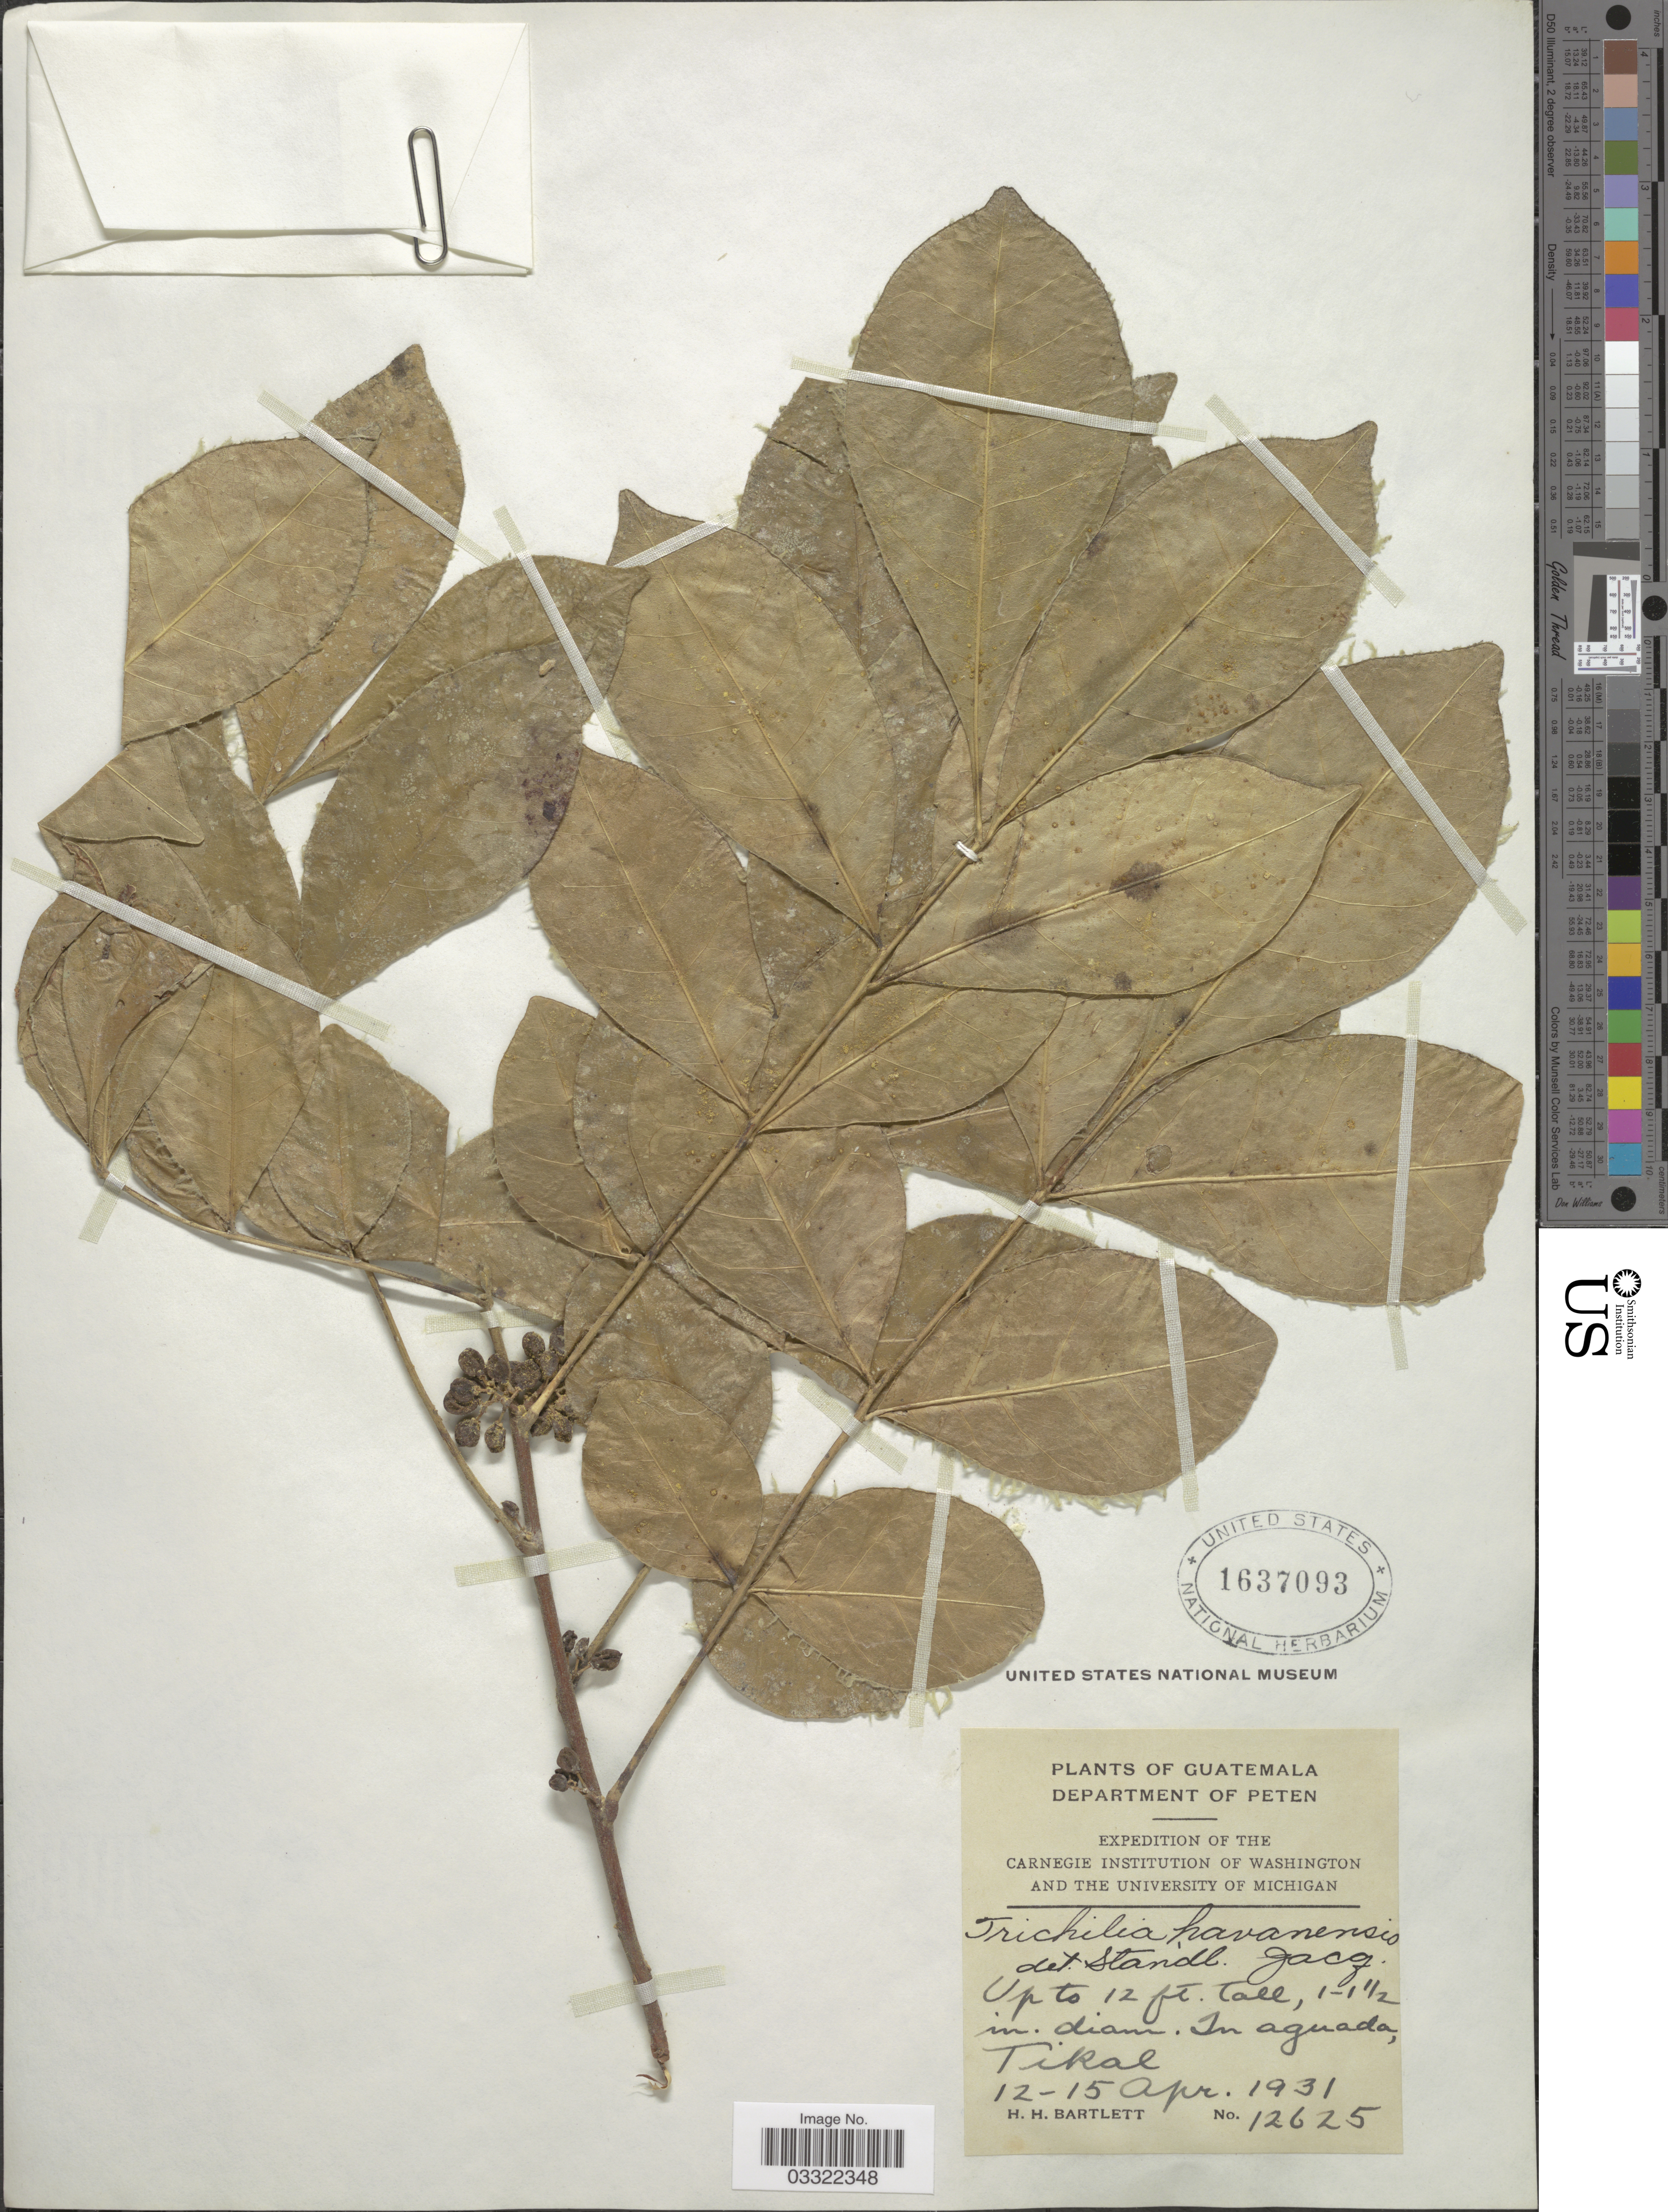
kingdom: Plantae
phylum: Tracheophyta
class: Magnoliopsida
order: Sapindales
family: Meliaceae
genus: Trichilia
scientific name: Trichilia havanensis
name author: Jacq.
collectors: H. H. Bartlett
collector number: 12625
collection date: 1931-04-12/1931-04-15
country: Guatemala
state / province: El Petén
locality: Department of Peten. In aguada, Tikal.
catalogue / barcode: US 1637093